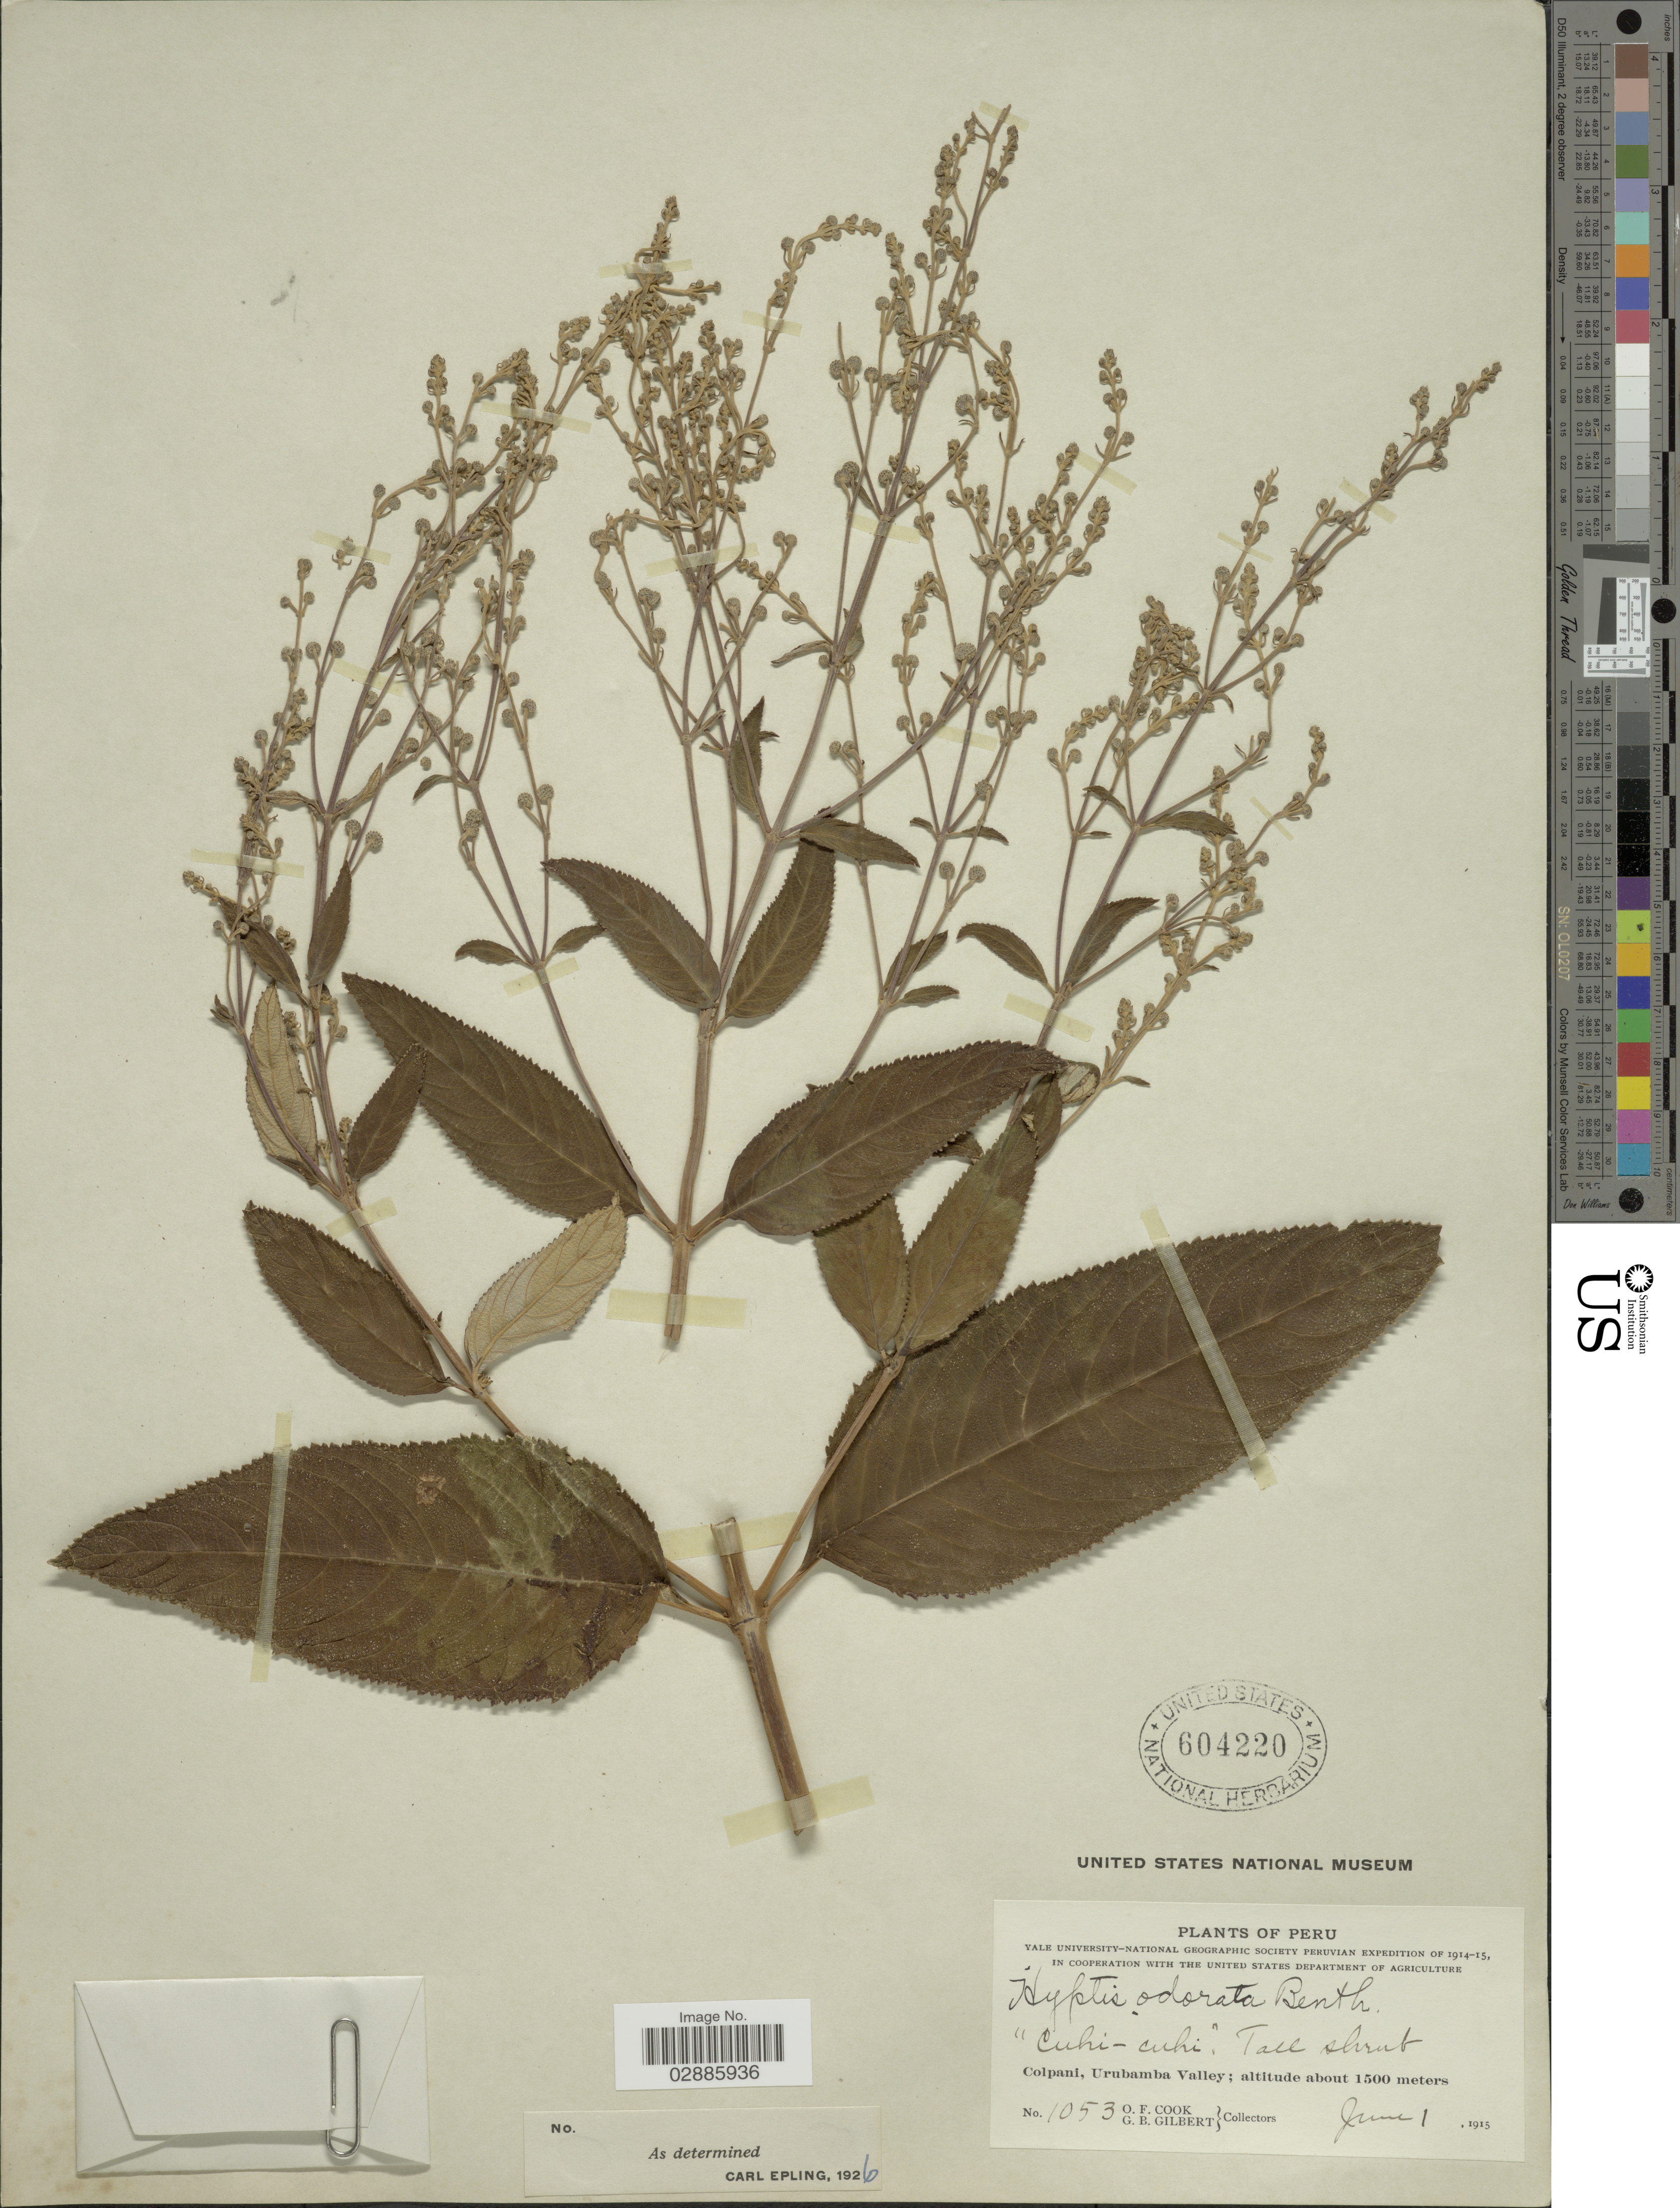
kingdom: Plantae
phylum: Tracheophyta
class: Magnoliopsida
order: Lamiales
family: Lamiaceae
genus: Hyptis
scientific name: Hyptis odorata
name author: Benth.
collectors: O. F. Cook & G. B. Gilbert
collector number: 1053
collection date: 1915-06-01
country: Peru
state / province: Cusco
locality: Colpani, Urubamba Valley.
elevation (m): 1500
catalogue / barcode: US 604220